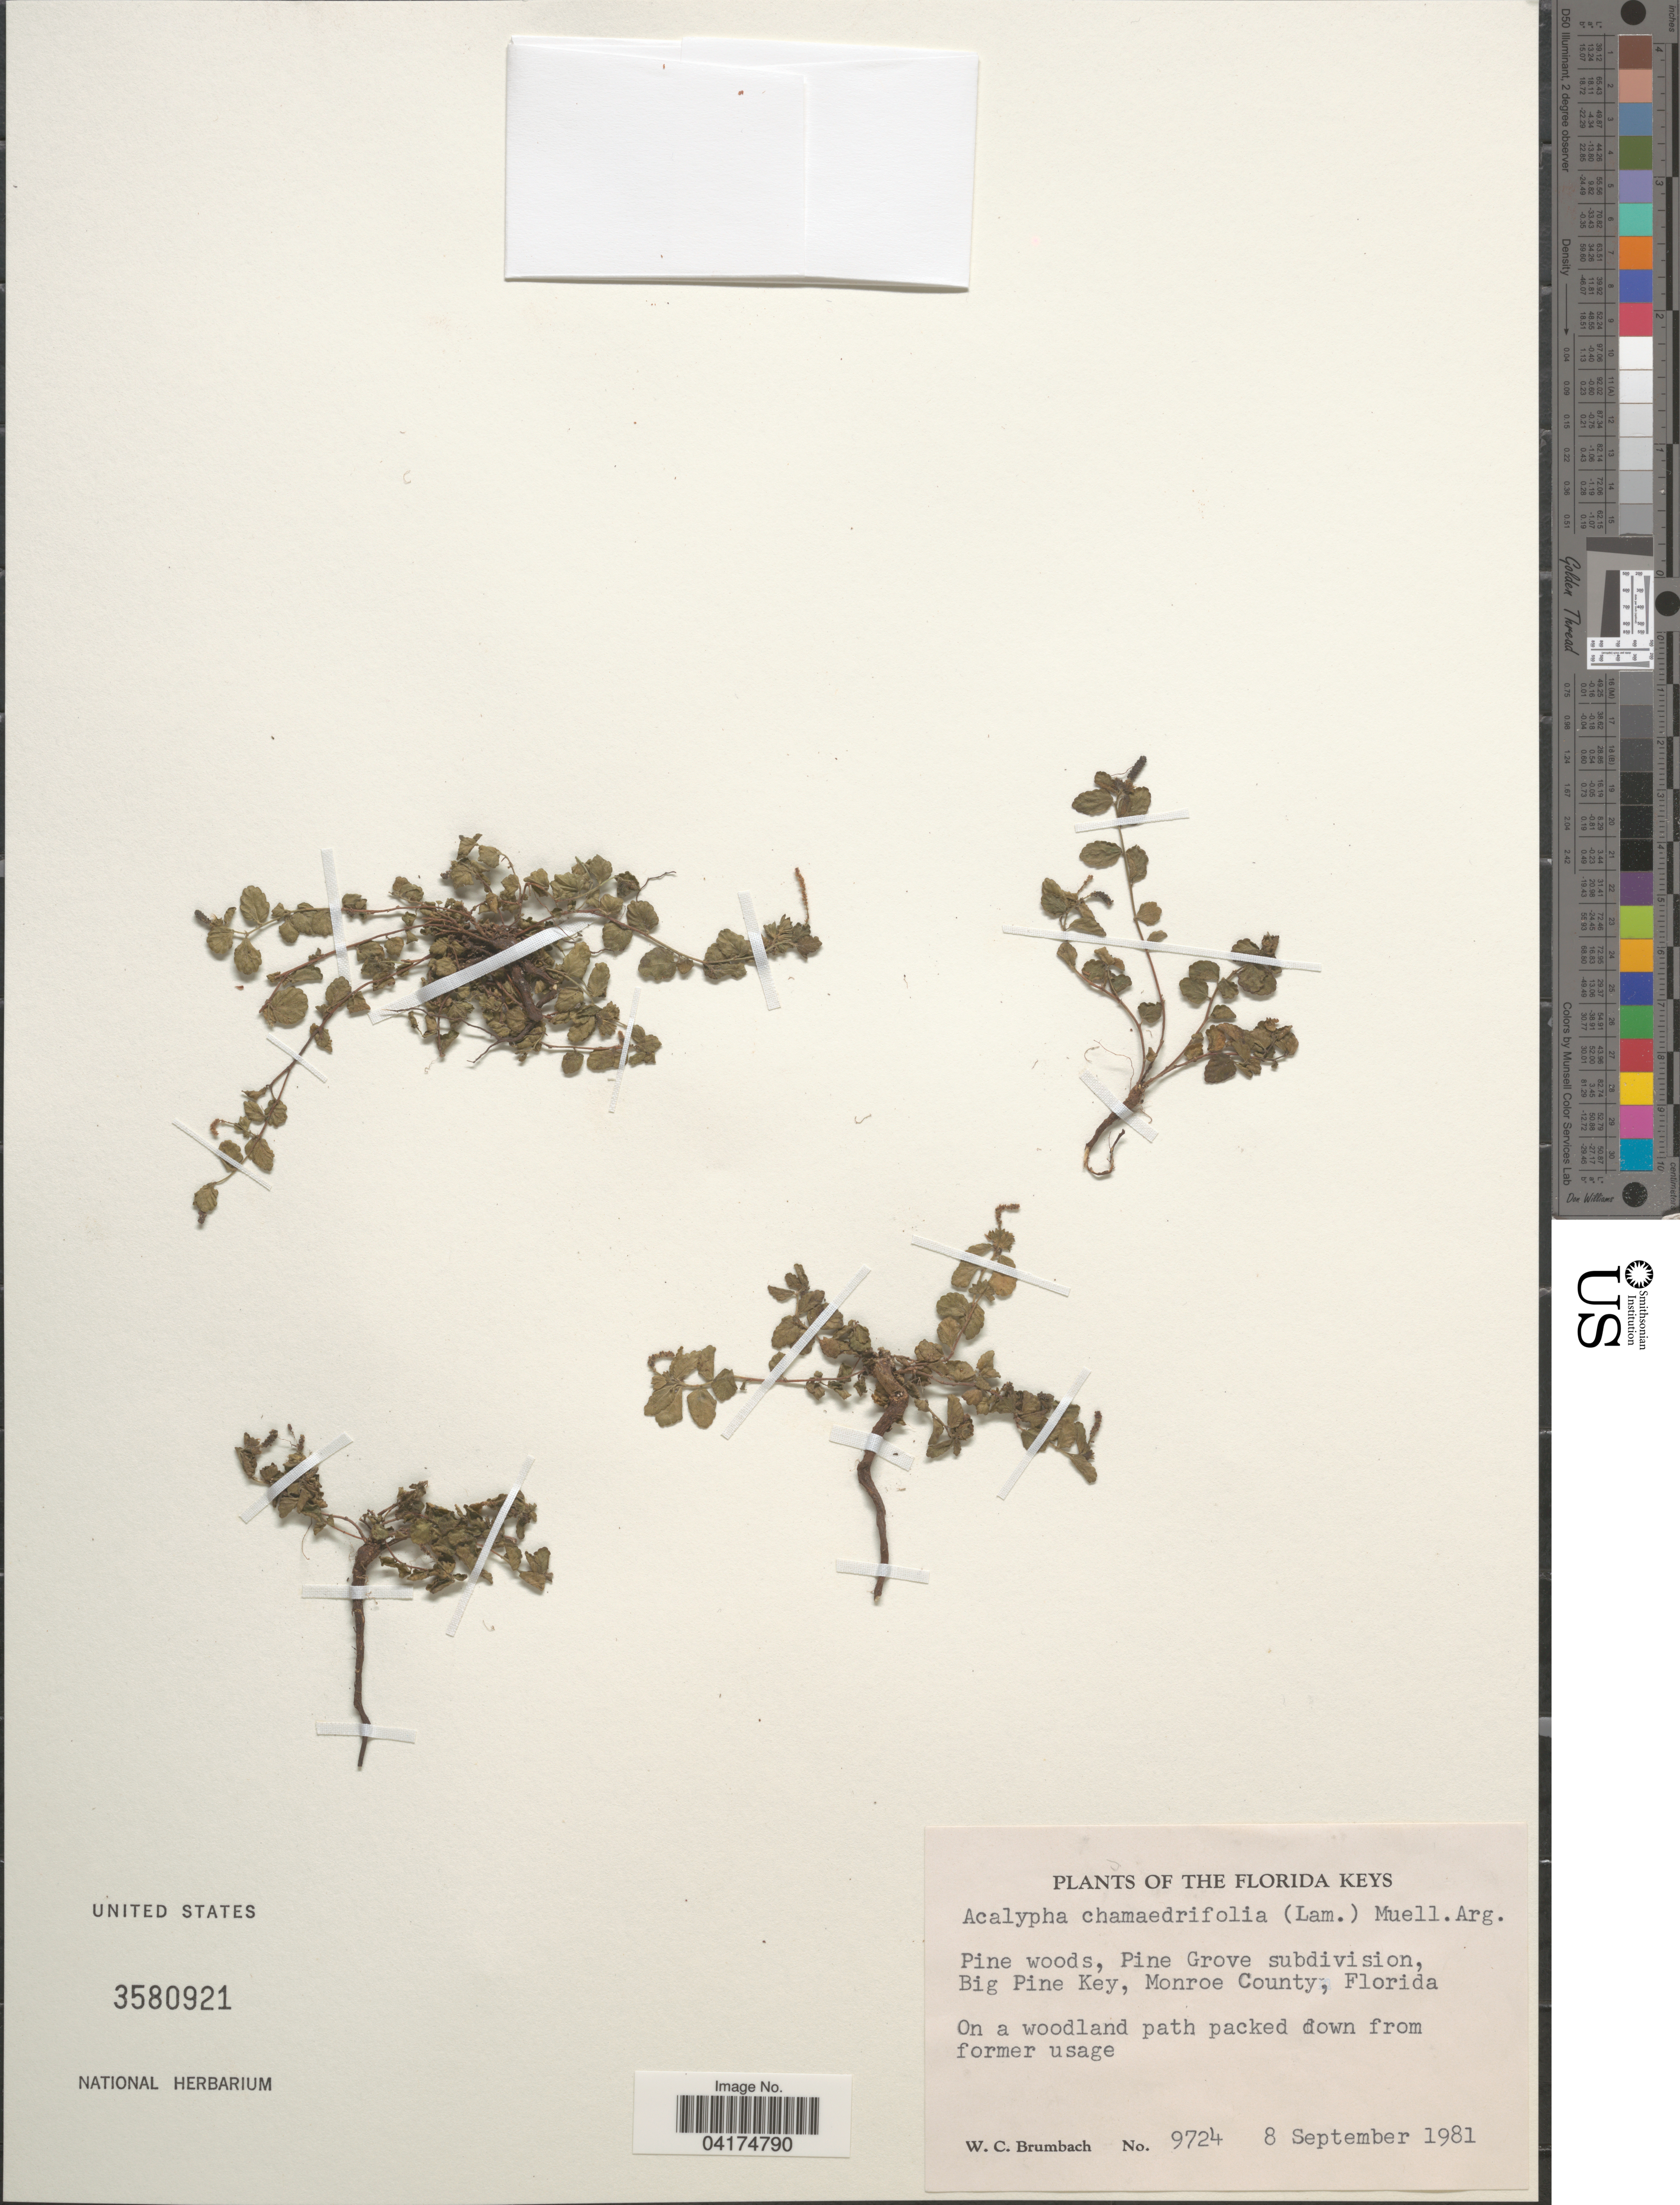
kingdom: Plantae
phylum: Tracheophyta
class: Magnoliopsida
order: Malpighiales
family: Euphorbiaceae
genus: Acalypha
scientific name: Acalypha chamaedryfolia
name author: (Lam.) Müll. Arg.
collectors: W. C. Brumbach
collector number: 9724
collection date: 1981-09-08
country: United States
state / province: Florida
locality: Pine woods, Pine Grove subdivision, Big Pine Key, Monroe County.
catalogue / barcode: US 3580921